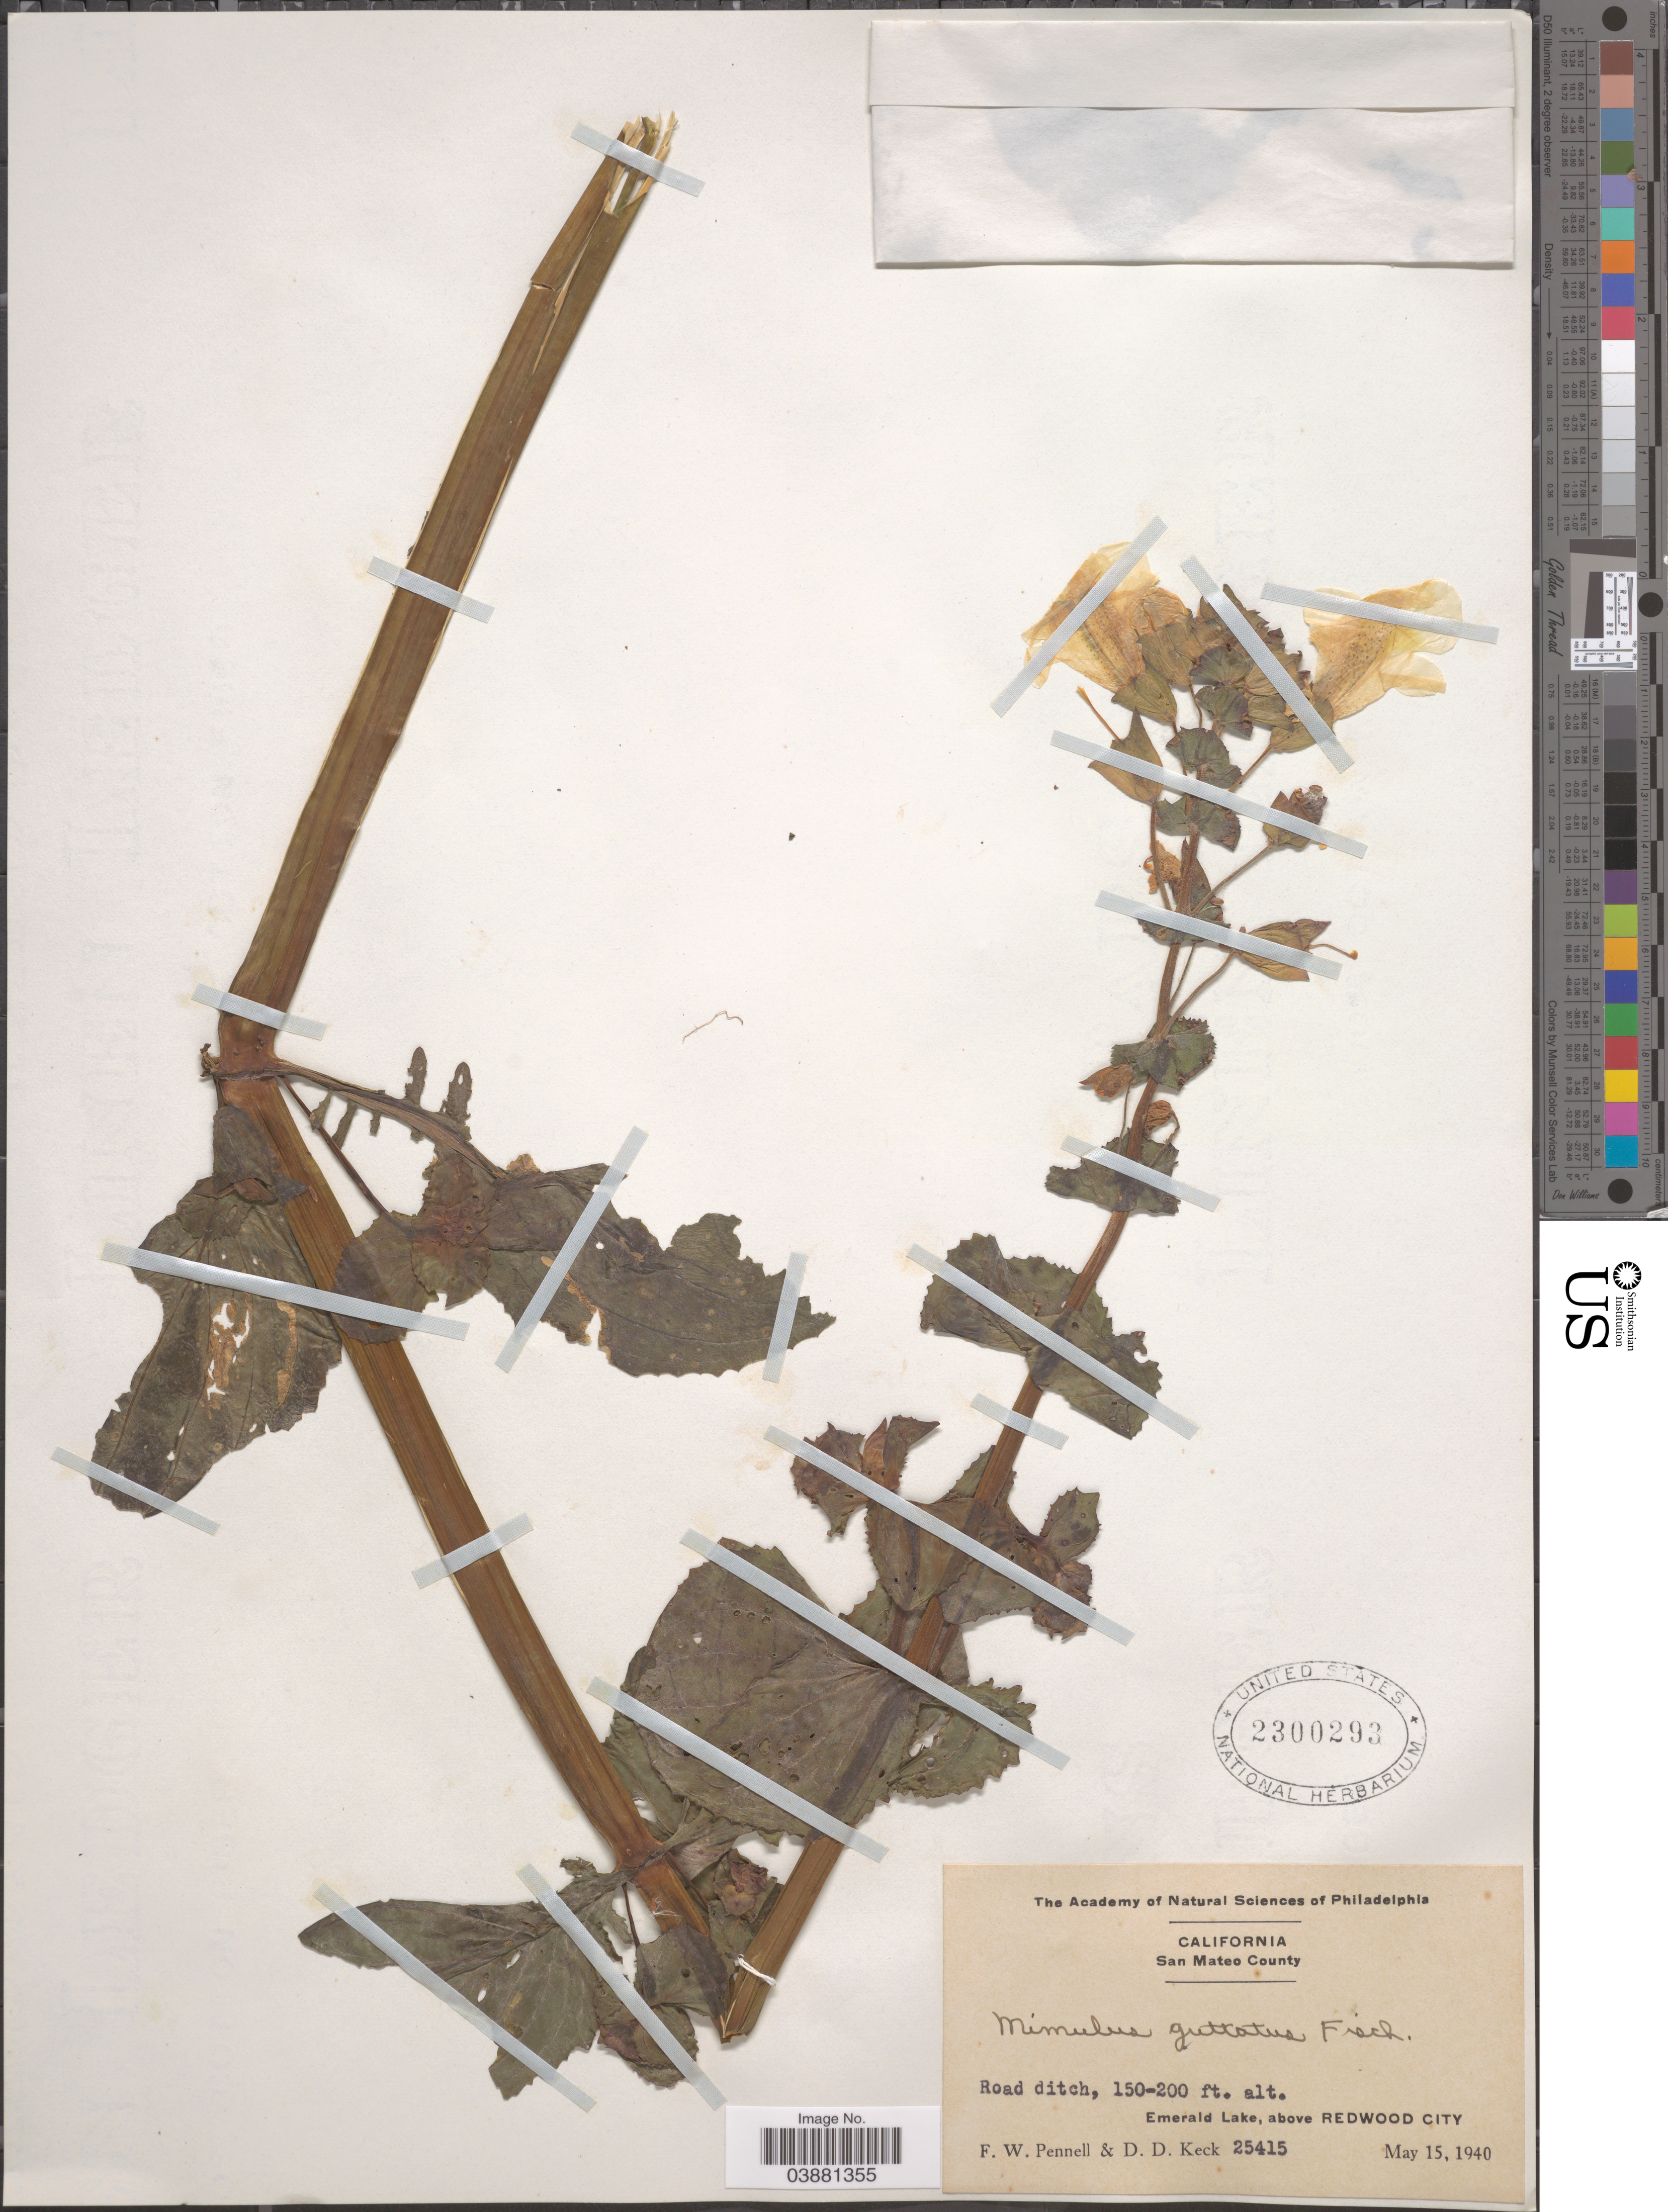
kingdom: Plantae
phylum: Tracheophyta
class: Magnoliopsida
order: Lamiales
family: Phrymaceae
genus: Mimulus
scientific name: Mimulus guttatus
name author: DC.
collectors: F. W. Pennell & D. D. Keck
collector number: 25415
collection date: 1940-05-15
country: United States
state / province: California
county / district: San Mateo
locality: San Mateo County. Road ditch, Emerald Lake, above Redwood City.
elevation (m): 46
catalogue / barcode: US 2300293